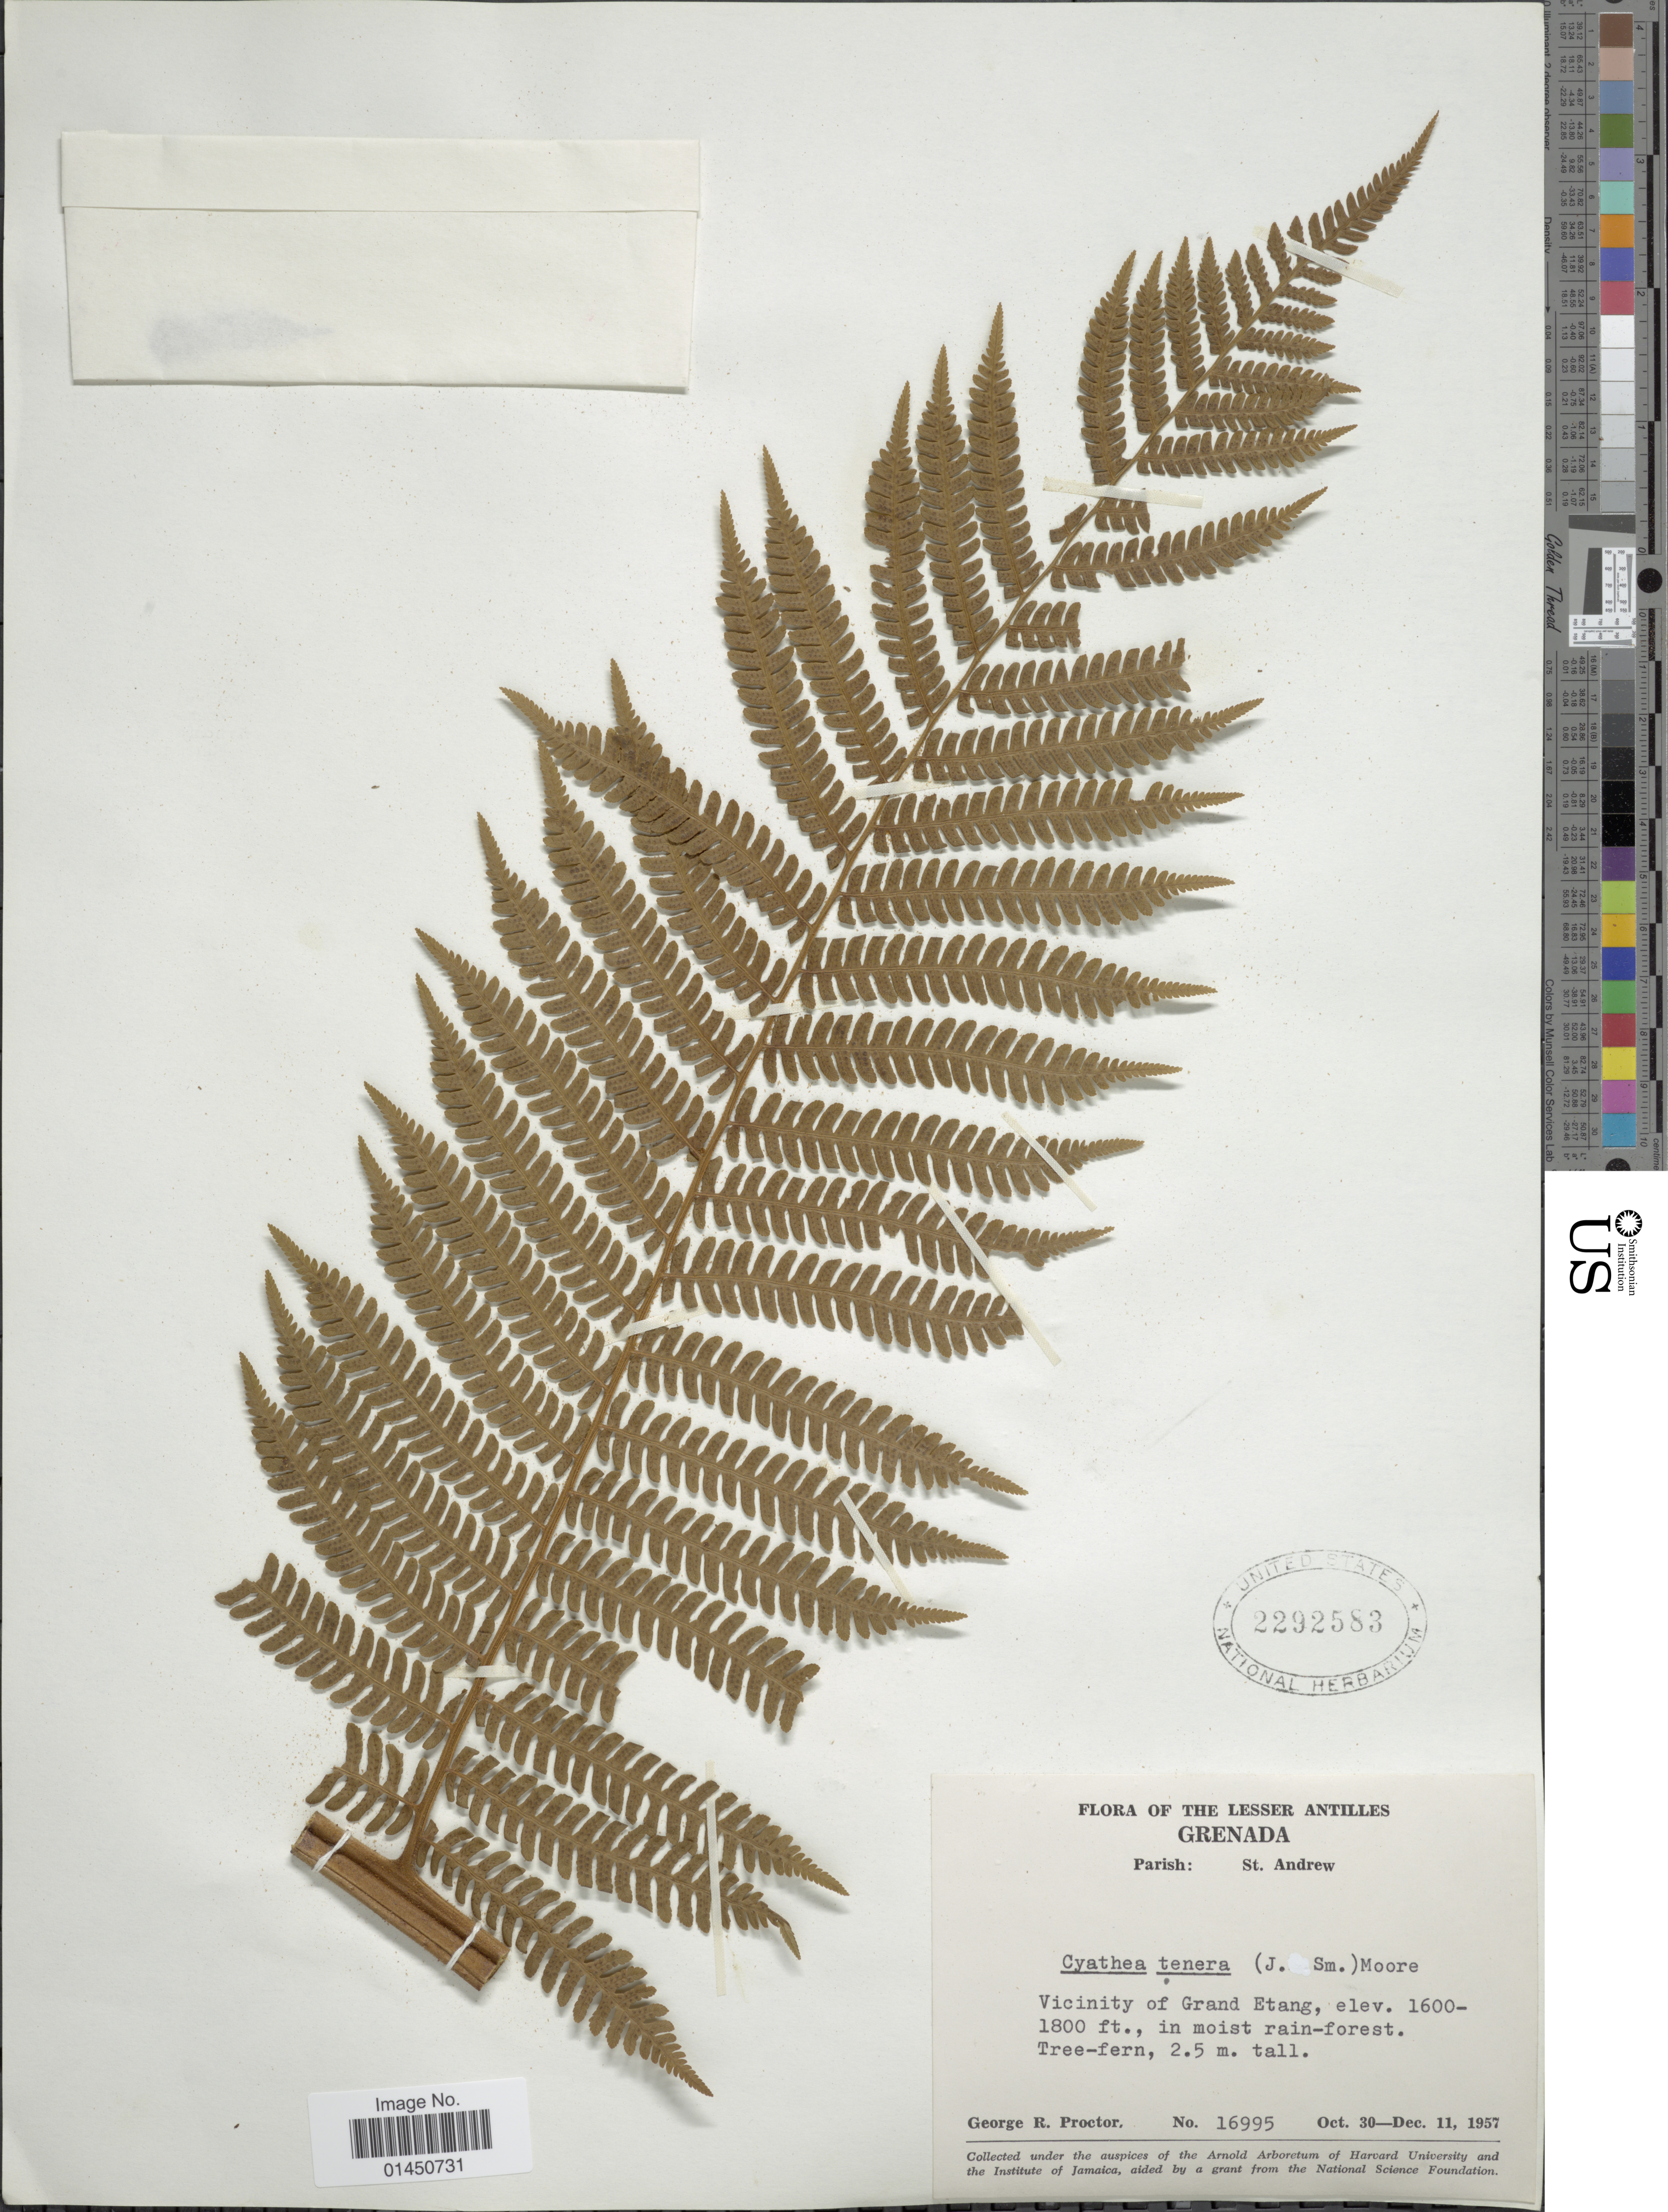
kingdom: Plantae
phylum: Tracheophyta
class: Polypodiopsida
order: Cyatheales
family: Cyatheaceae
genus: Cyathea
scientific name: Cyathea tenera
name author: (J. Sm. ex Hook.) T. Moore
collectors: G. R. Proctor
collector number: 16995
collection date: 1957-10-30/1957-12-11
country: Grenada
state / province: Saint Andrew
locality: Vicinity of Grand Etang, The Lesser Antilles.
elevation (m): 488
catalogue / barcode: US 2292583